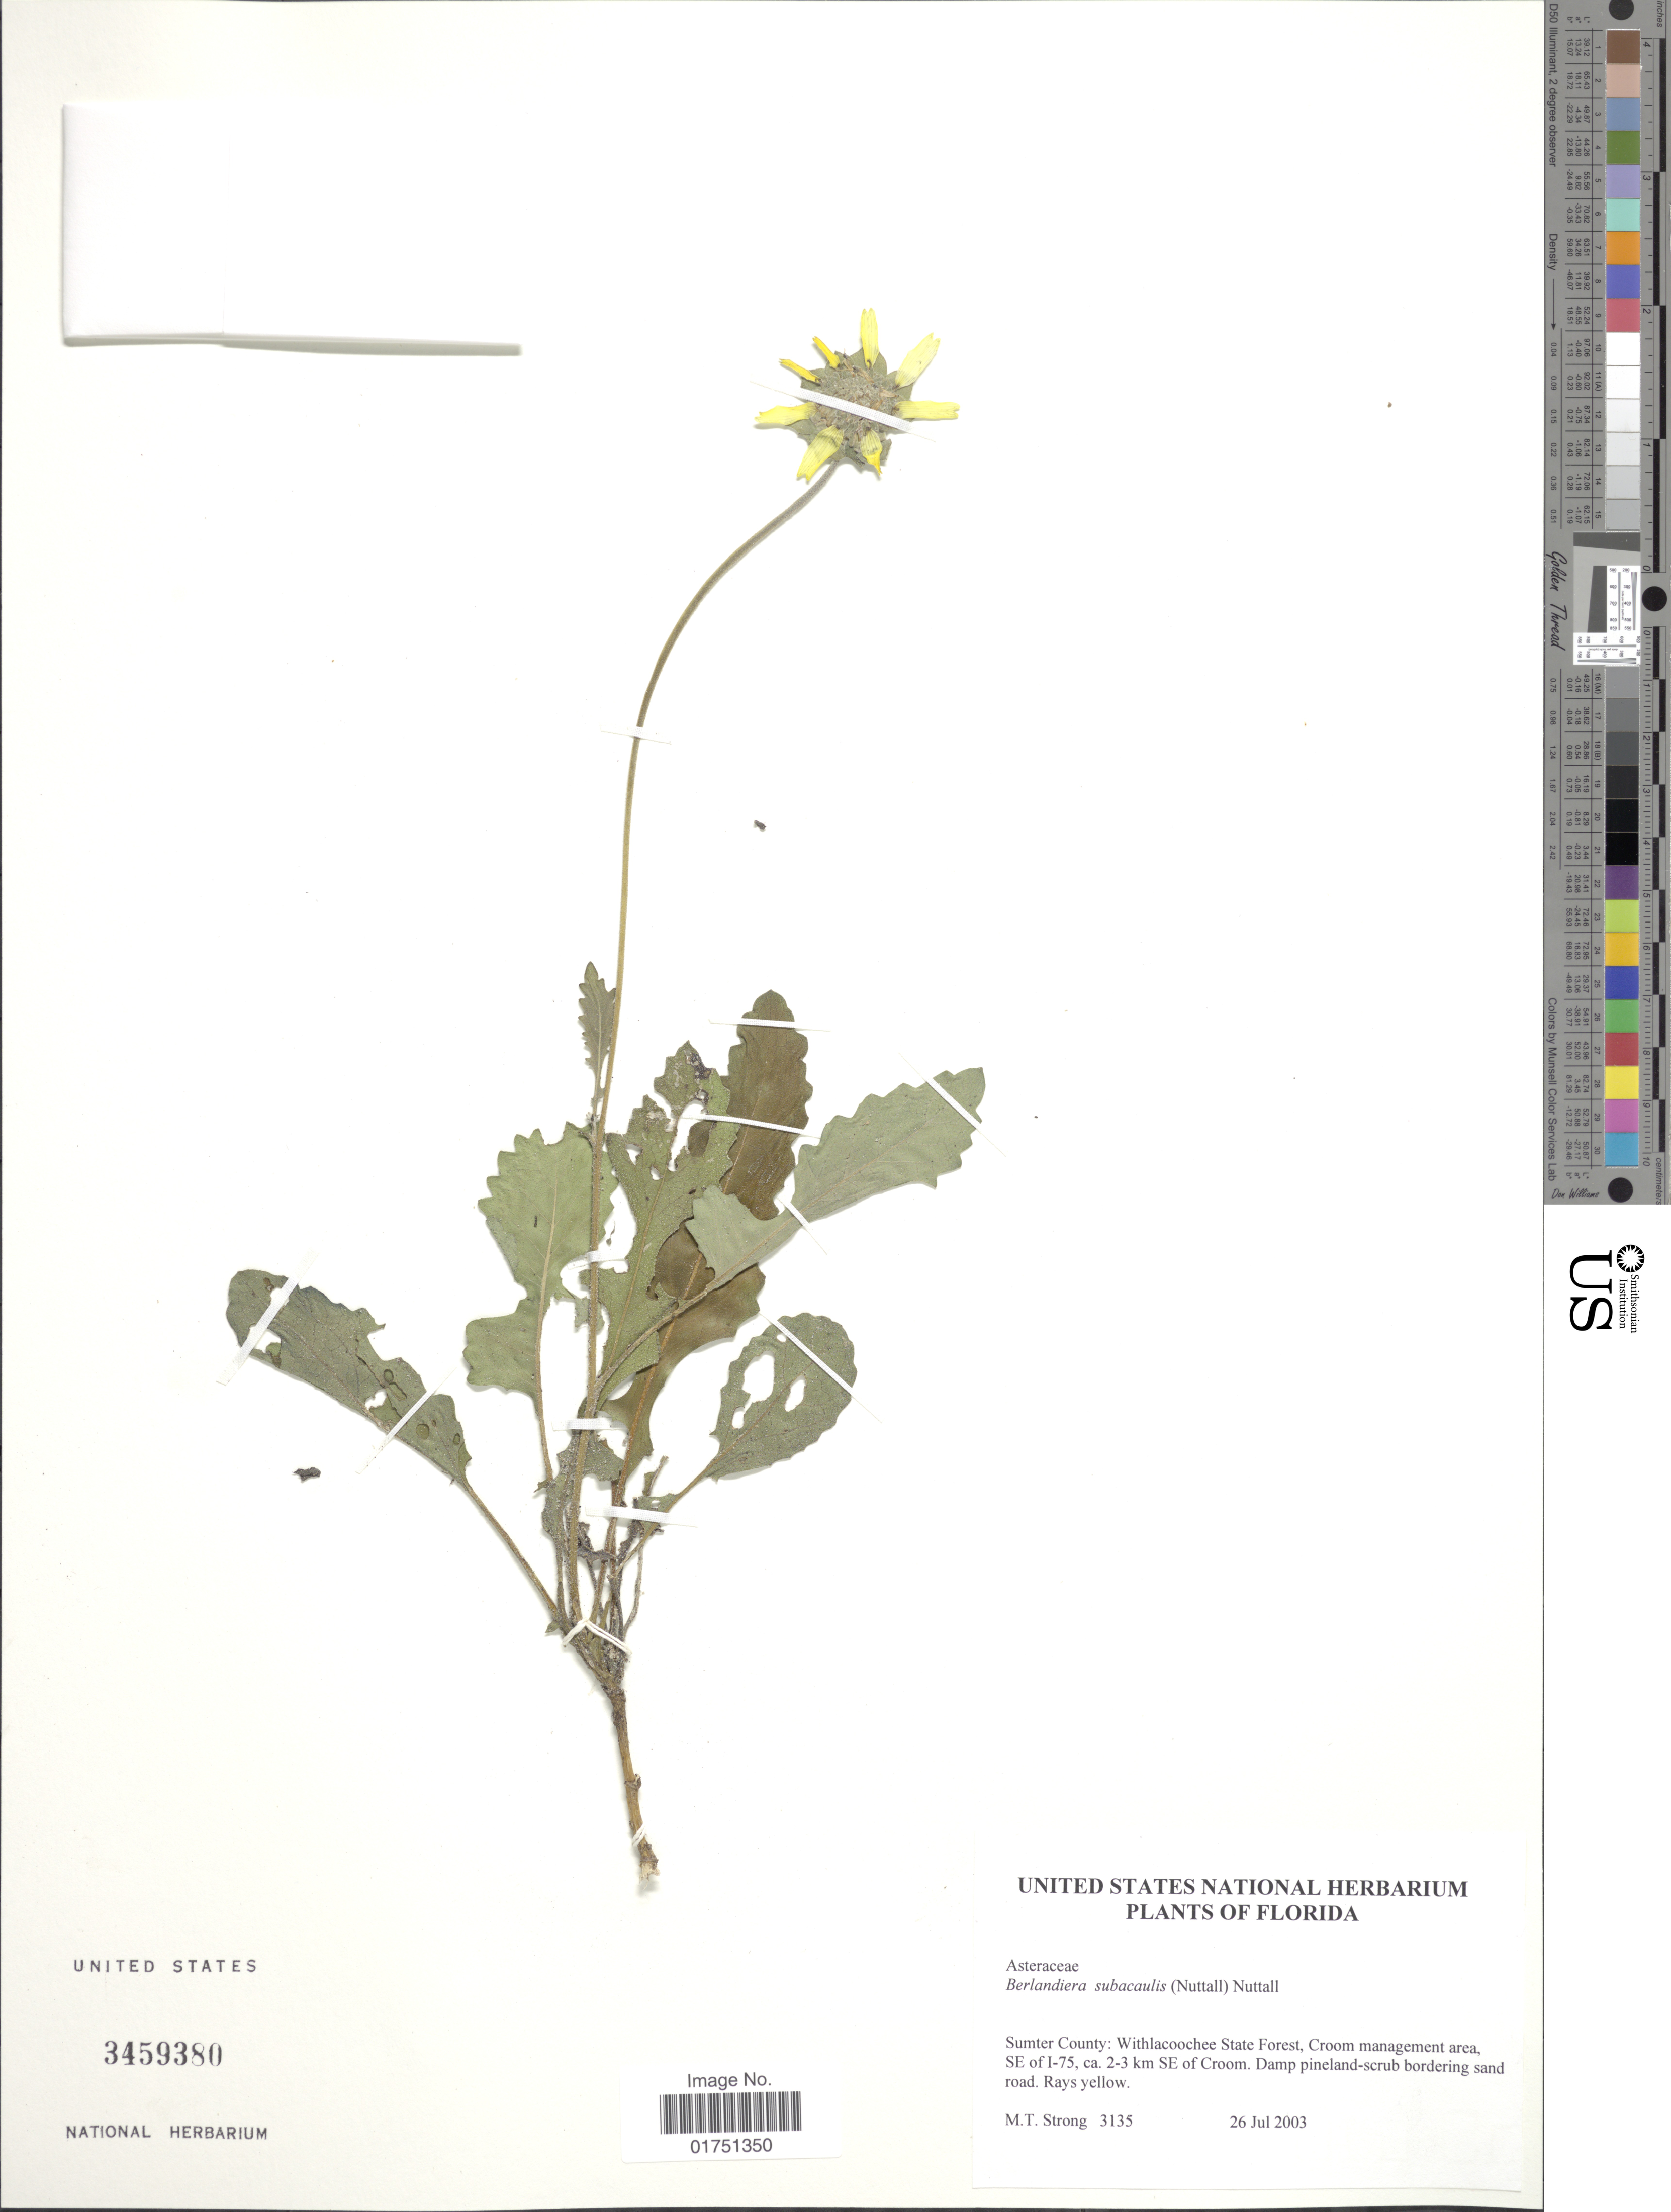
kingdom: Plantae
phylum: Tracheophyta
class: Magnoliopsida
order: Asterales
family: Asteraceae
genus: Berlandiera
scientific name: Berlandiera subacaulis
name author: Nutt.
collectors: M. T. Strong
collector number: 3135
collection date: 2003-07-26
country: United States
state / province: Florida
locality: Sumter County: Withlacoochee State Forest, Croom management area, SE of I-75, ca. 2-3 km SE of Croom.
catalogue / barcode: US 3459380